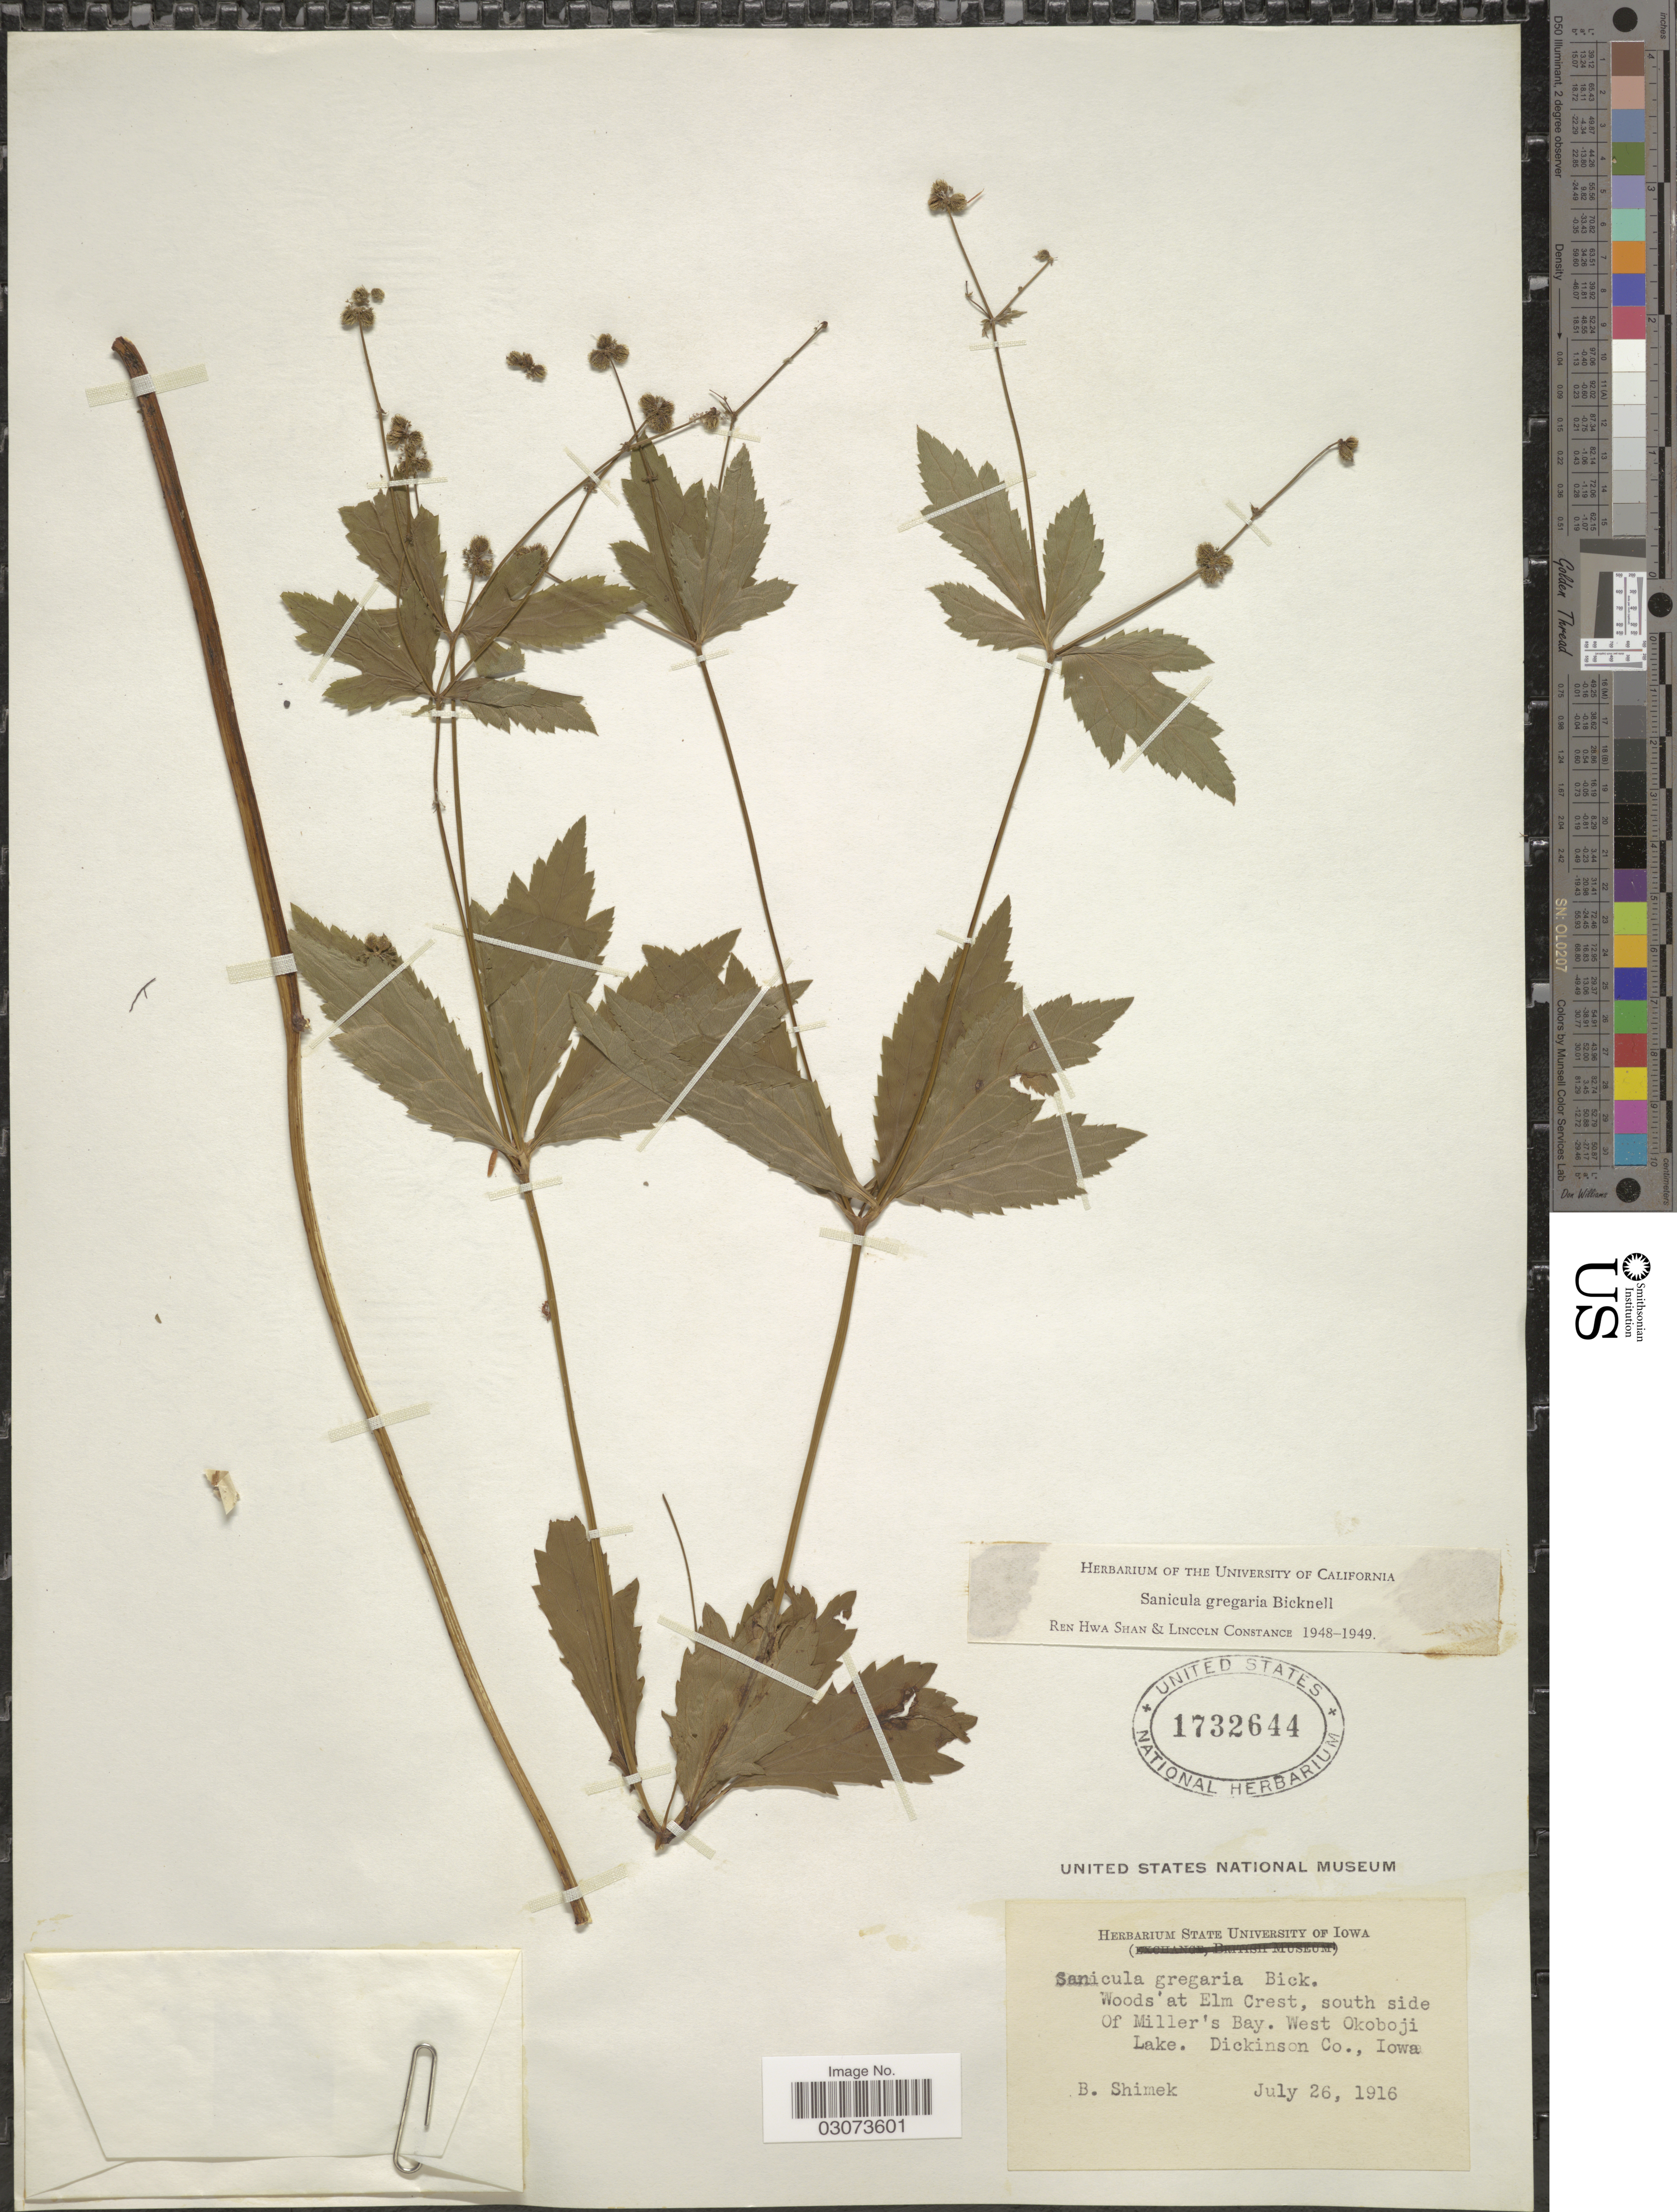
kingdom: Plantae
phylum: Tracheophyta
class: Magnoliopsida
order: Apiales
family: Apiaceae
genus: Sanicula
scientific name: Sanicula gregaria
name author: E.P. Bicknell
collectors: B. Shimek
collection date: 1916-07-26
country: United States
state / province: Iowa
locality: Woods at Elm Crest, south side of Miller's Bay. West Okoboji Lake. Dickinson Co.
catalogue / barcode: US 1732644